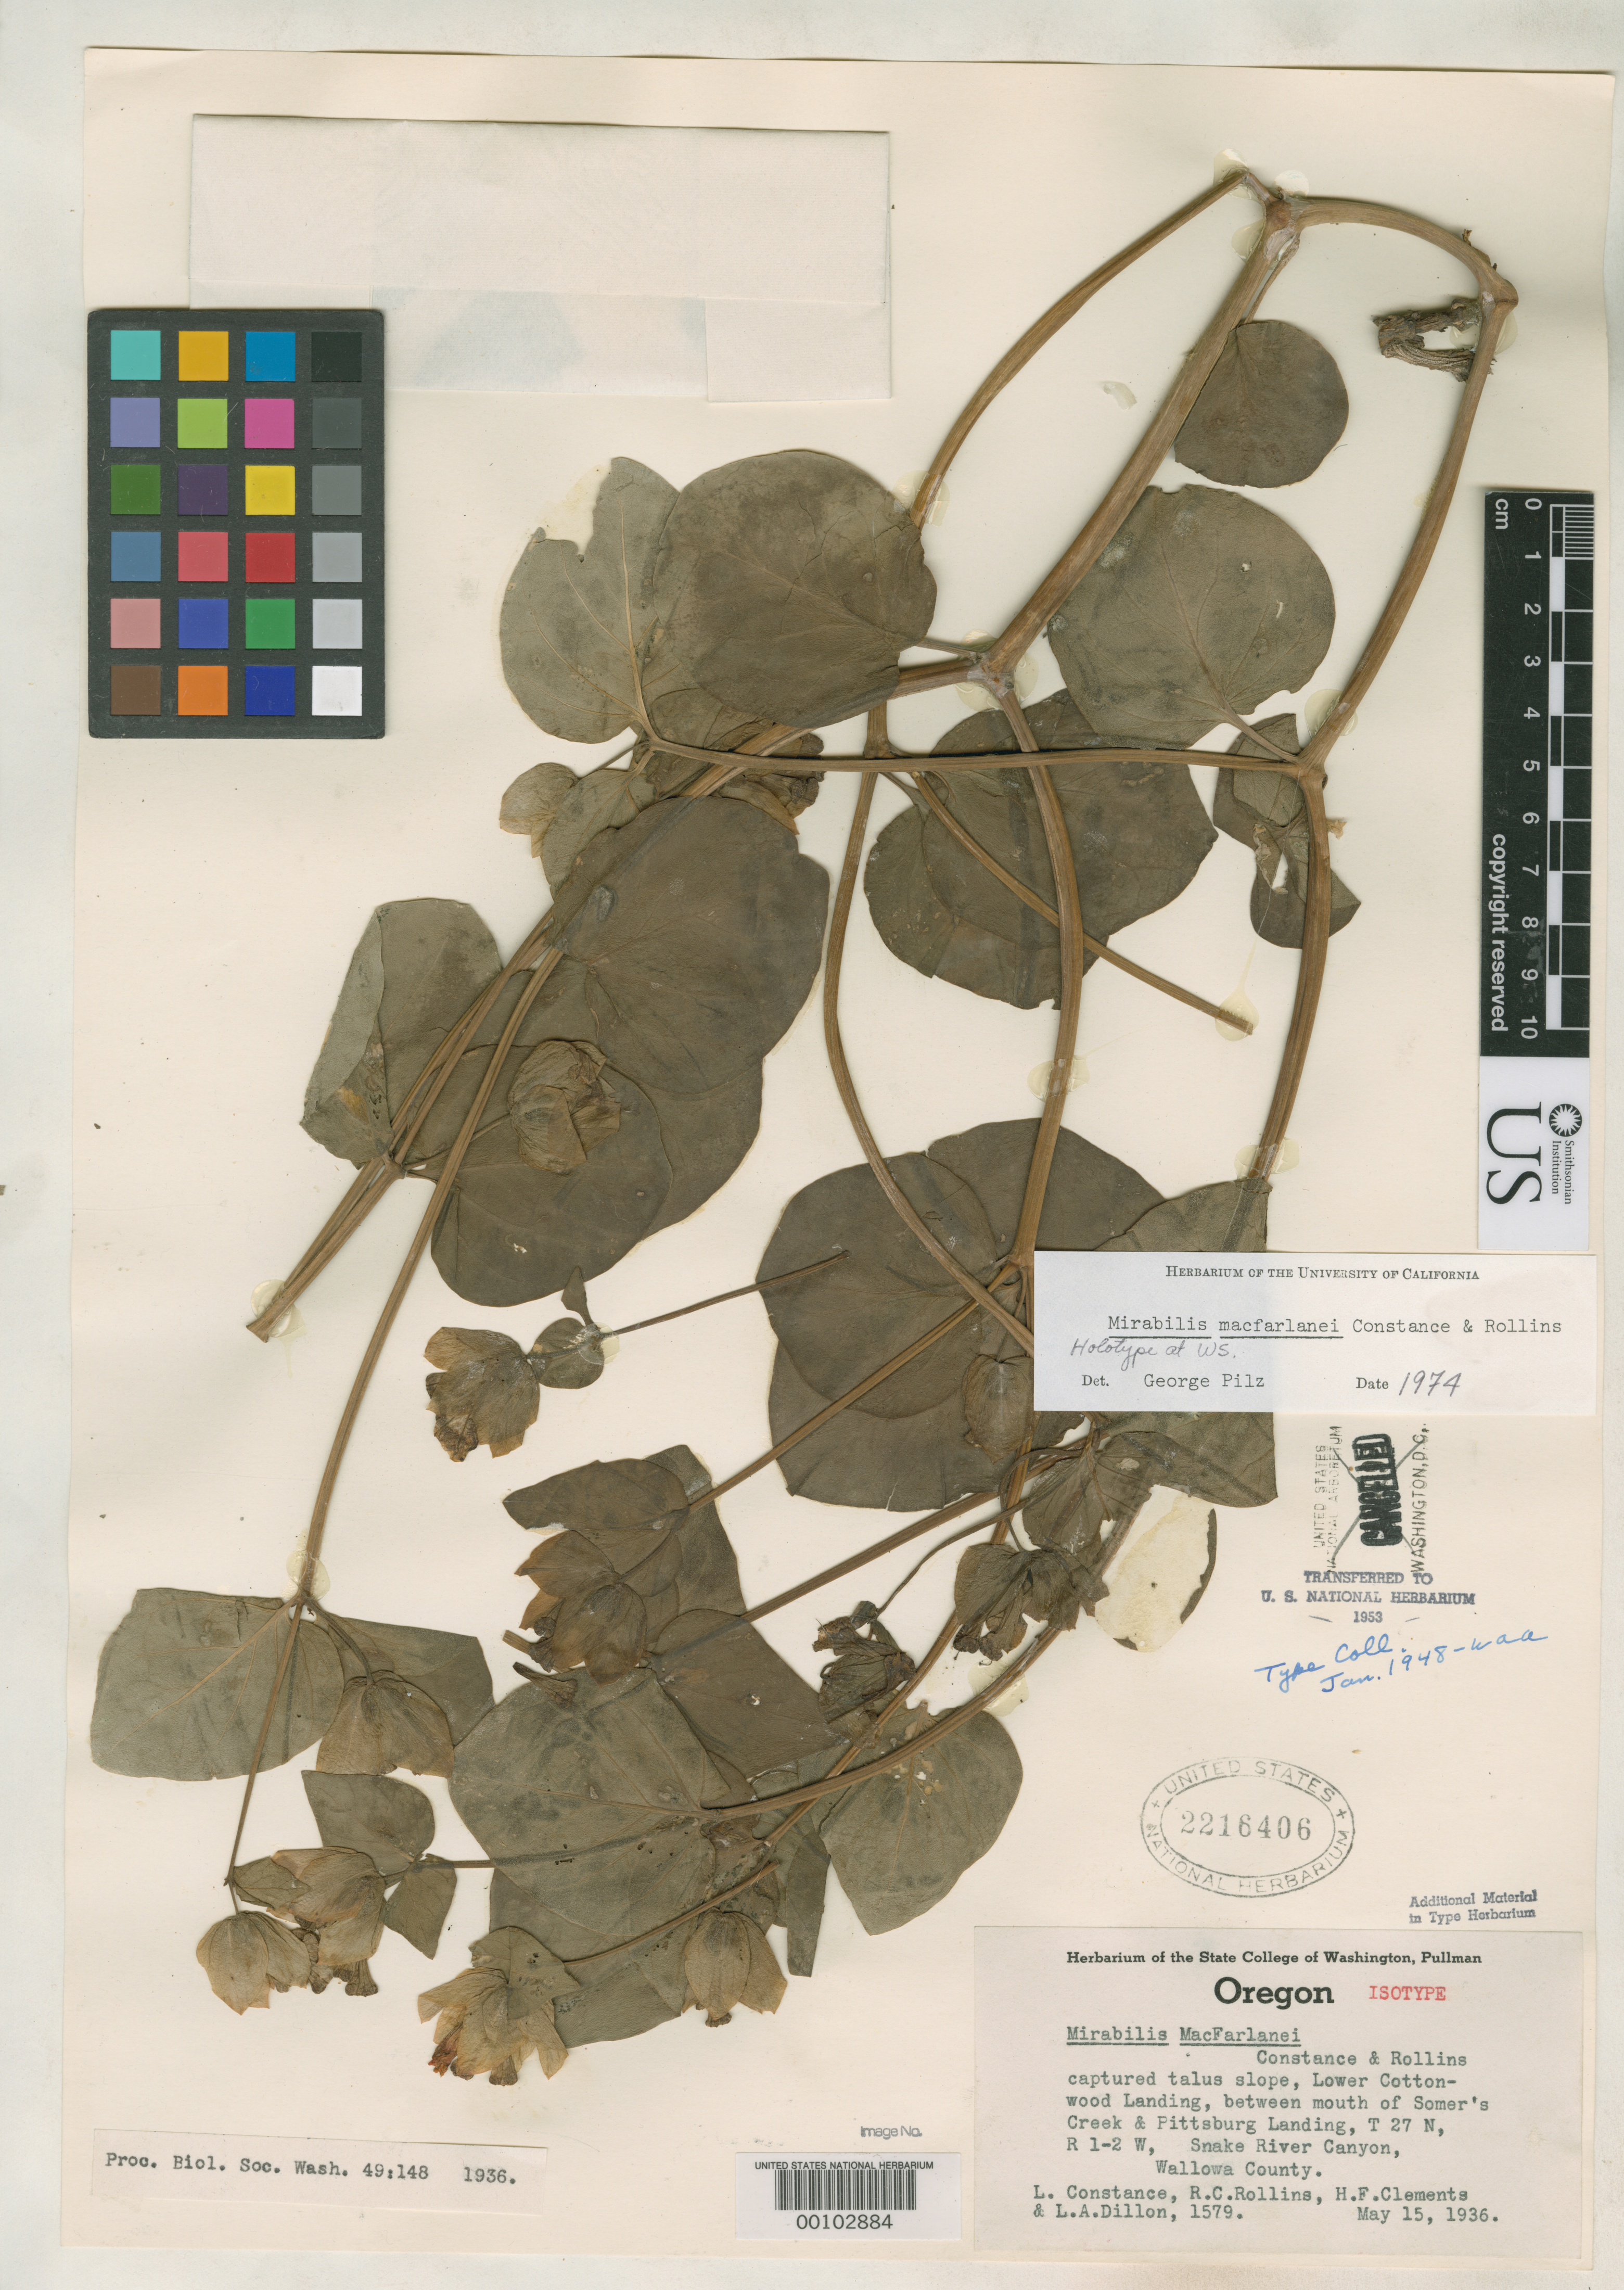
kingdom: Plantae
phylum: Tracheophyta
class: Magnoliopsida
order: Caryophyllales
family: Nyctaginaceae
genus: Mirabilis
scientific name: Mirabilis macfarlanei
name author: Constance & Rollins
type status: Isotype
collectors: L. Constance, R. C. Rollins, H. Clements & L. Dillon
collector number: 1579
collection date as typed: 15 May 1936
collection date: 1936-05-15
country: United States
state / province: Oregon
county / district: Wallowa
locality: Snake River Canyon, between mouth of Somer's Creek and Pittsburg Landing, lower Cottonwood Landing.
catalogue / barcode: US 2216406